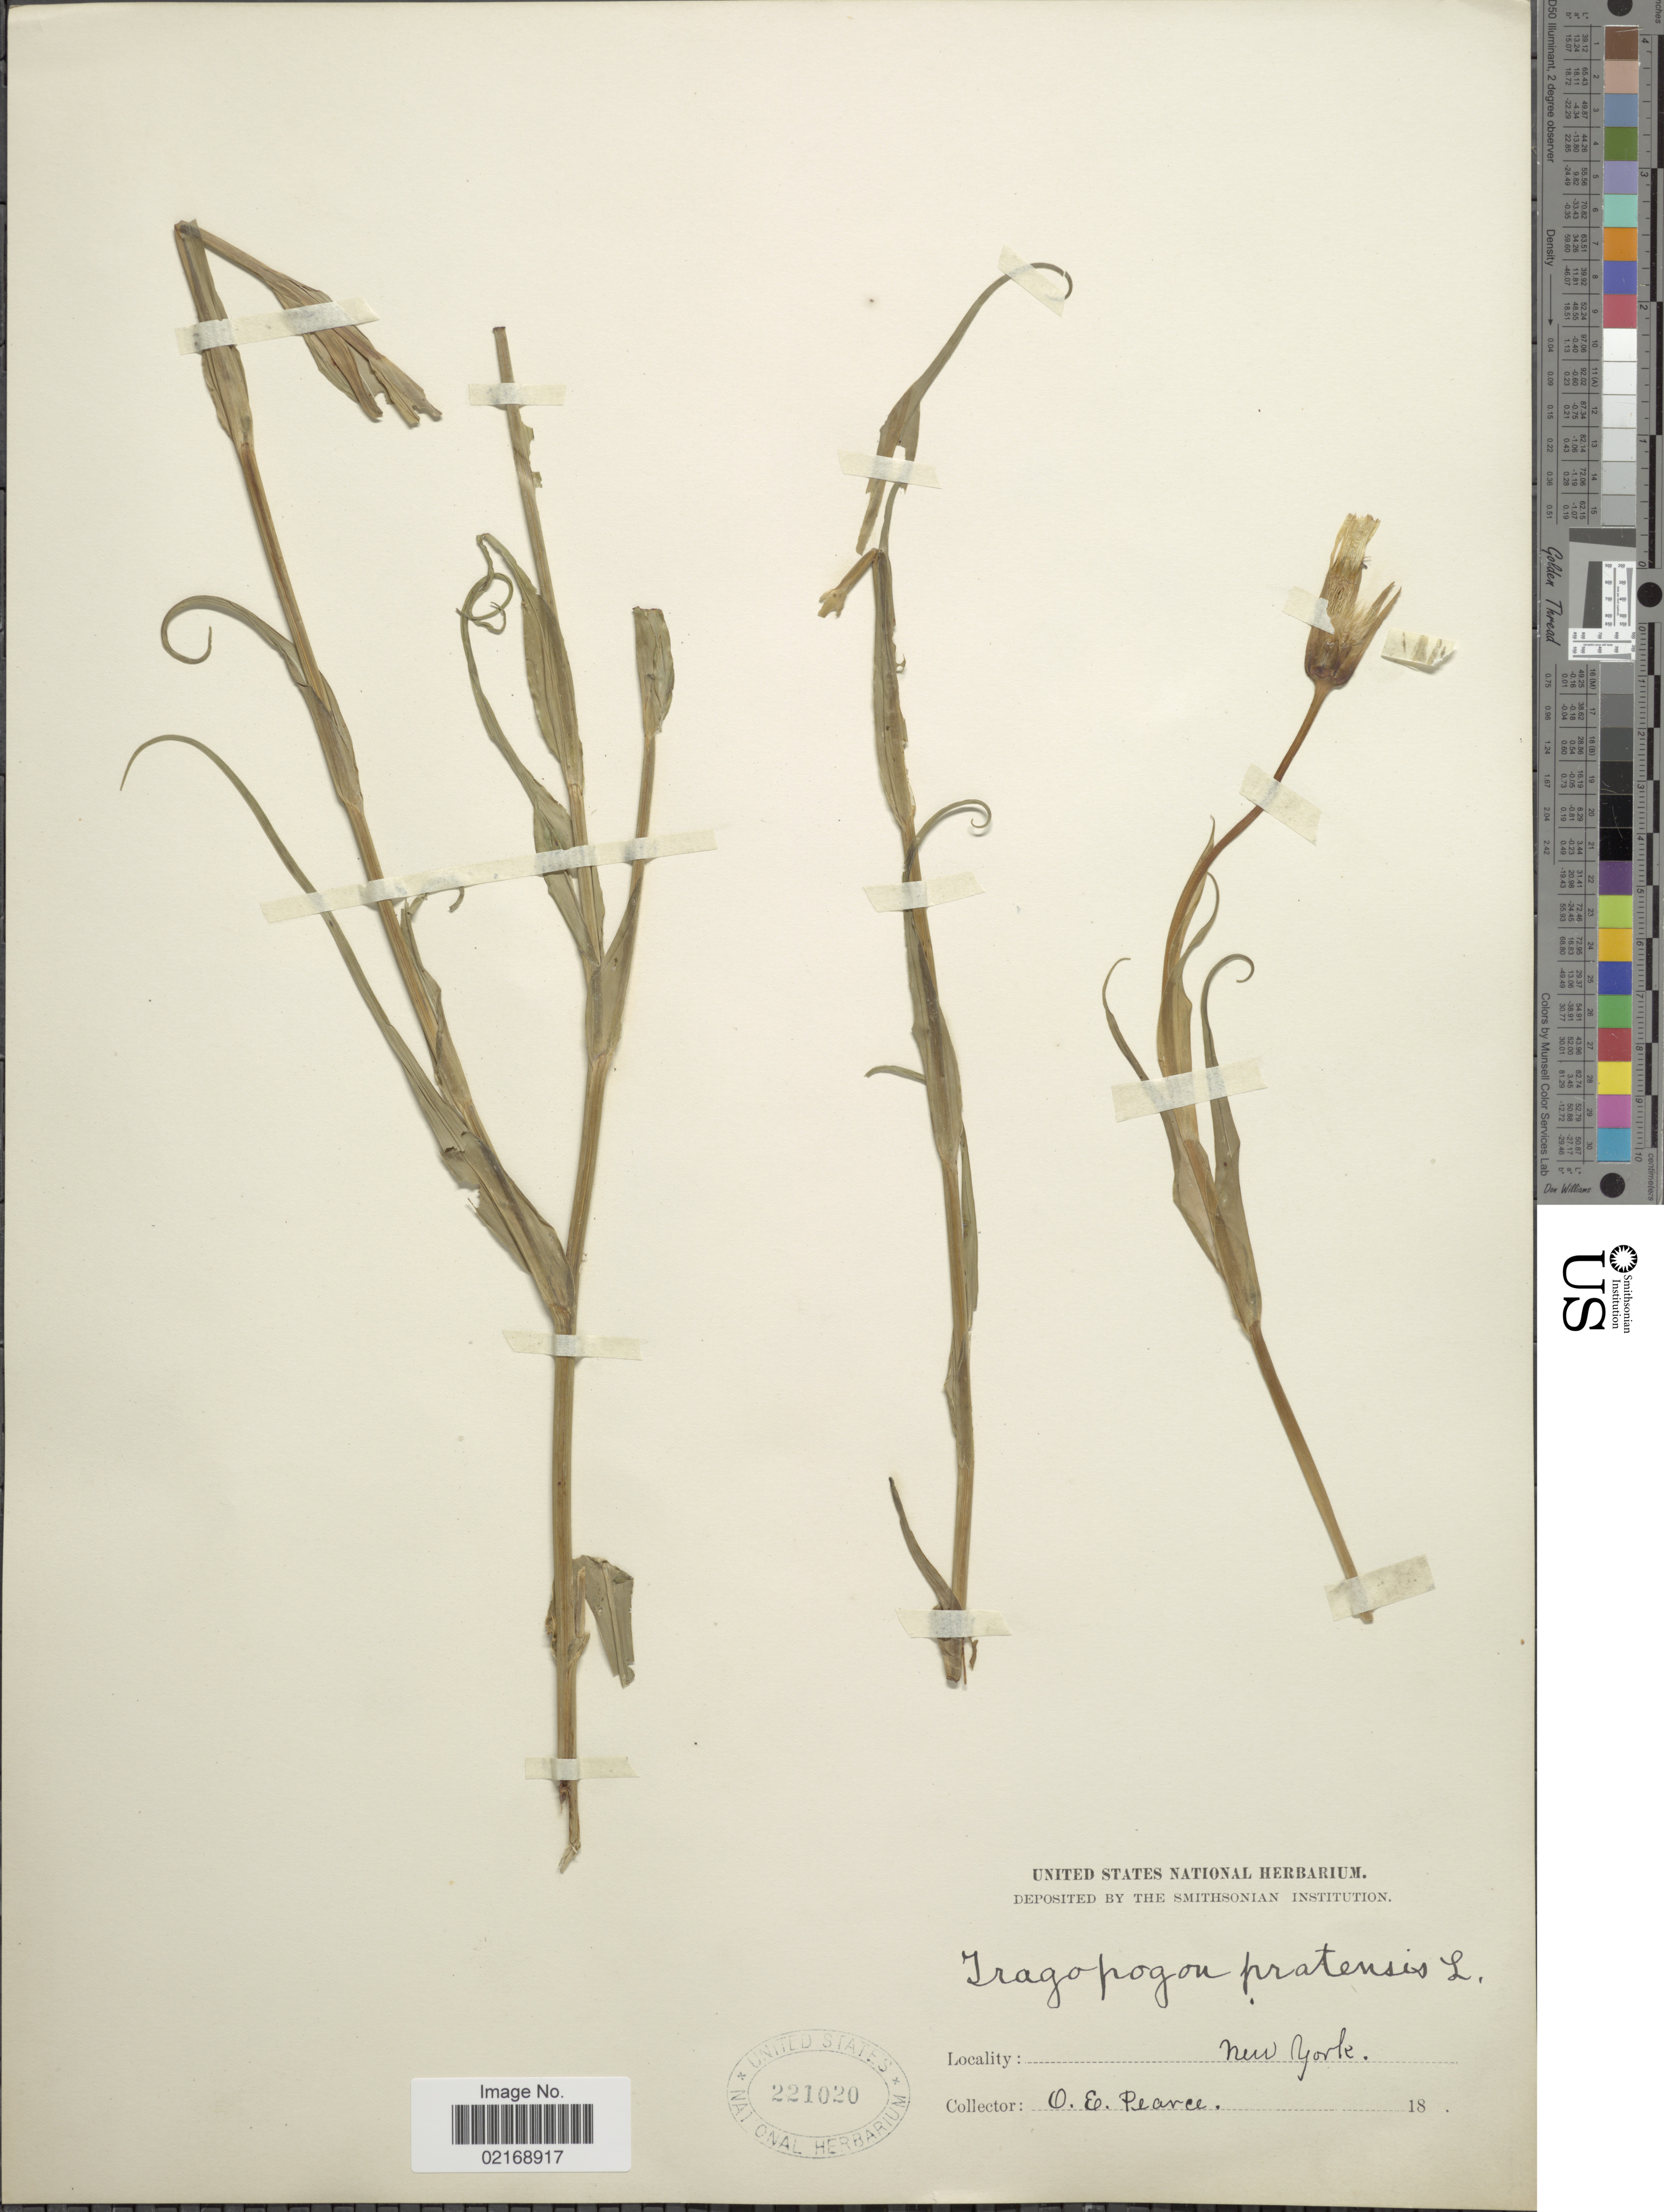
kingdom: Plantae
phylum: Tracheophyta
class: Magnoliopsida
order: Asterales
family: Asteraceae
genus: Tragopogon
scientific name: Tragopogon pratensis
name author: L.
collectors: O. E. Pearce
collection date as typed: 18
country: United States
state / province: New York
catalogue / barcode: US 221020